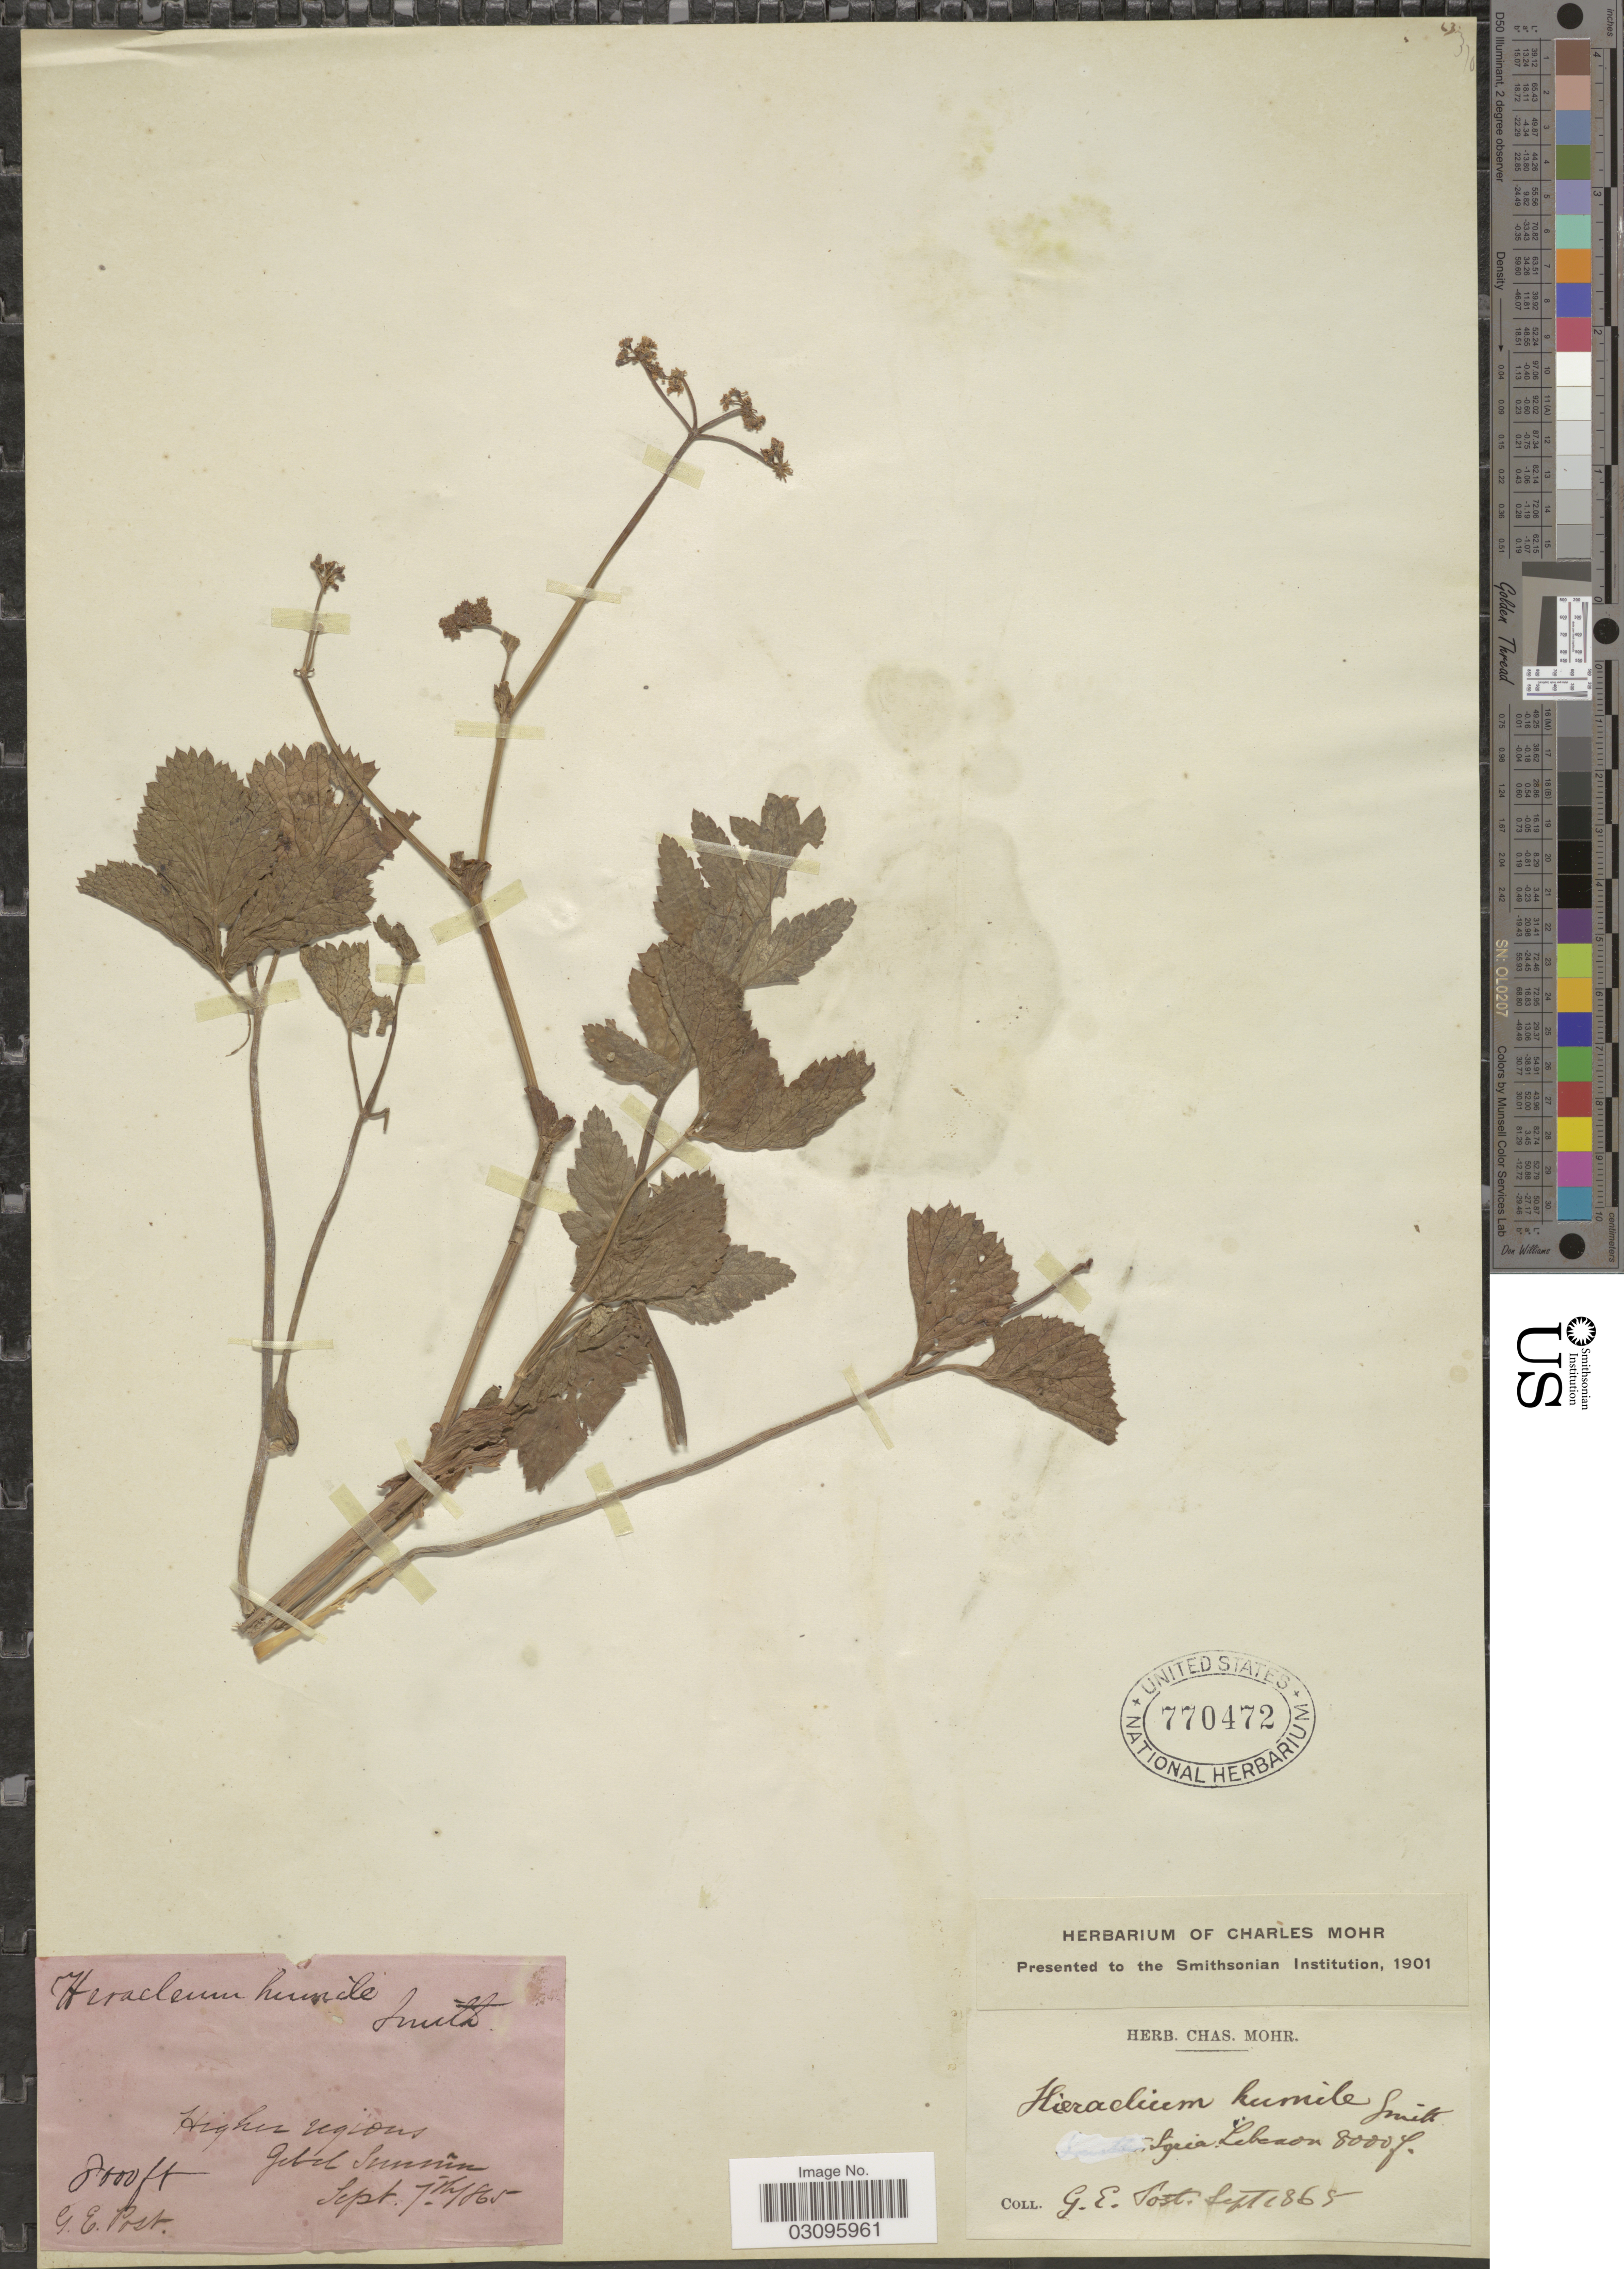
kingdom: Plantae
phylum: Tracheophyta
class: Magnoliopsida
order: Apiales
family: Apiaceae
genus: Heracleum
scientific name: Heracleum humile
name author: Sm.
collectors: G. E. Post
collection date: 1865-09-07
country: Lebanon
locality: Higher region. Jebel Sunnîn. Syria Lebanon.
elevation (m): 2438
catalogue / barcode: US 770472